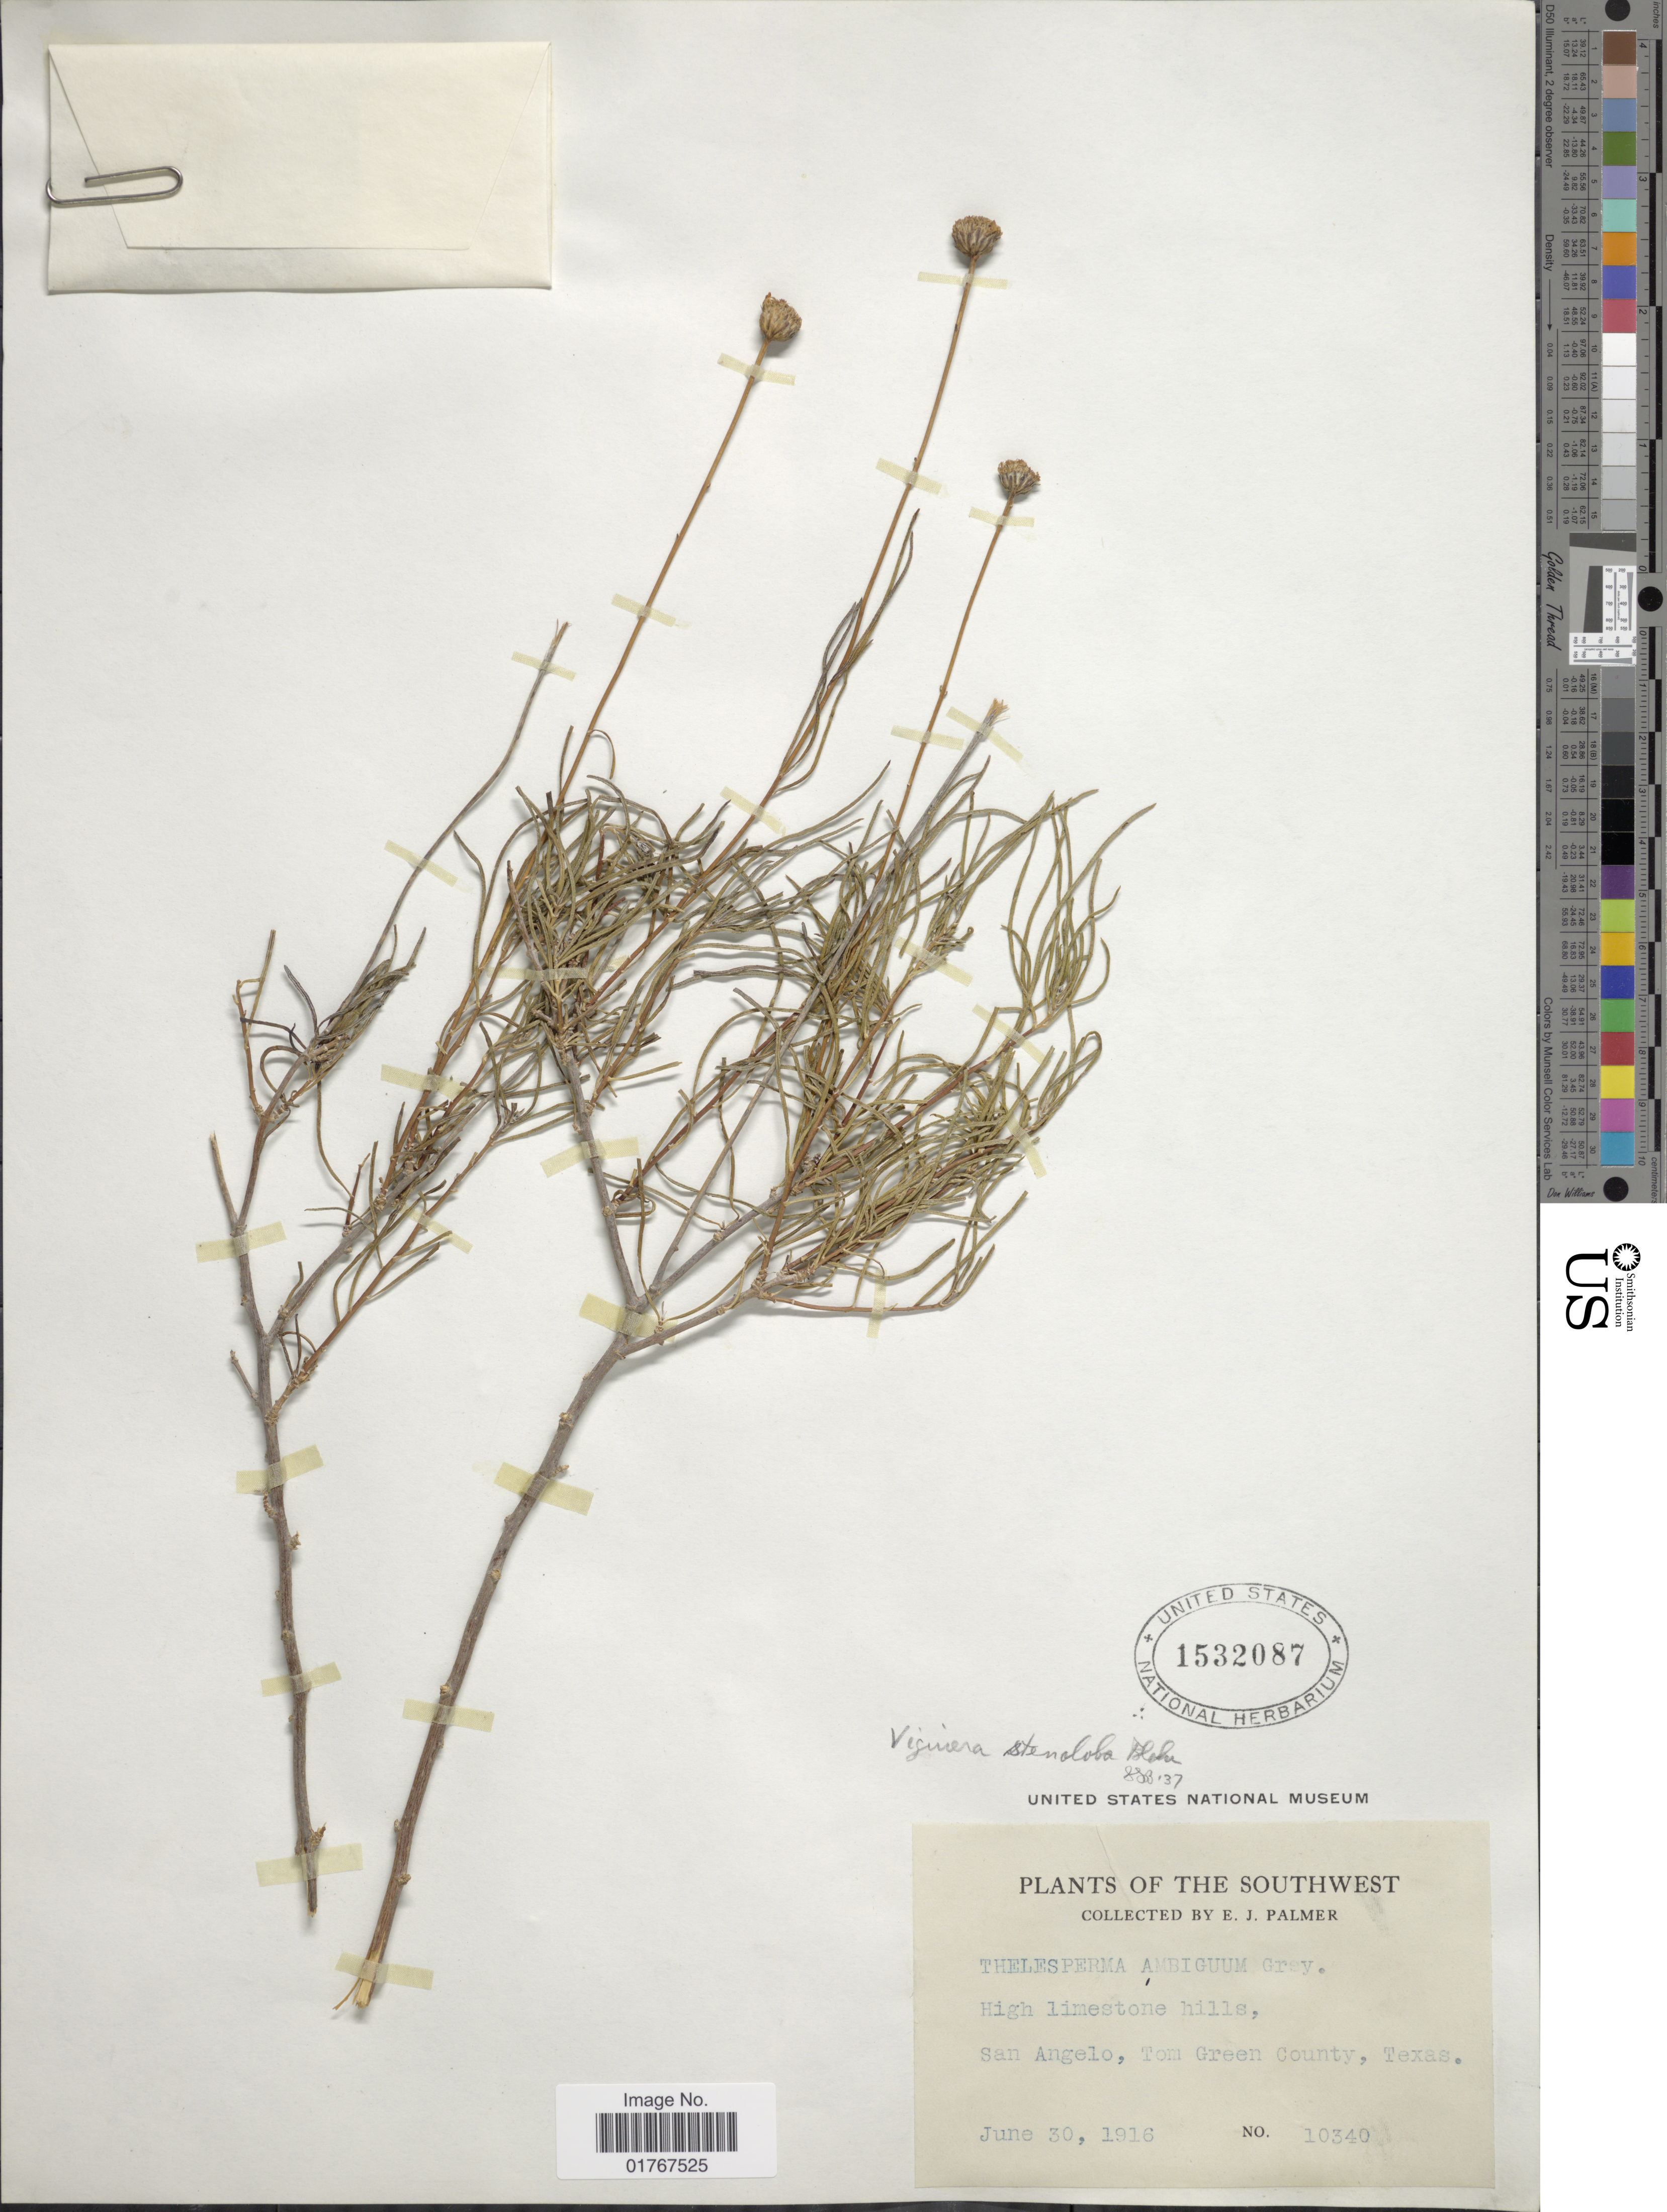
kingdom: Plantae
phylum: Tracheophyta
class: Magnoliopsida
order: Asterales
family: Asteraceae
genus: Viguiera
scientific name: Viguiera stenoloba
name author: S.F. Blake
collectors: E. J. Palmer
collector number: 10340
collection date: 1916-06-30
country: United States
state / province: Texas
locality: The Southwest, High limestone hills, San Angelo, Tom Green County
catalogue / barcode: US 1532087